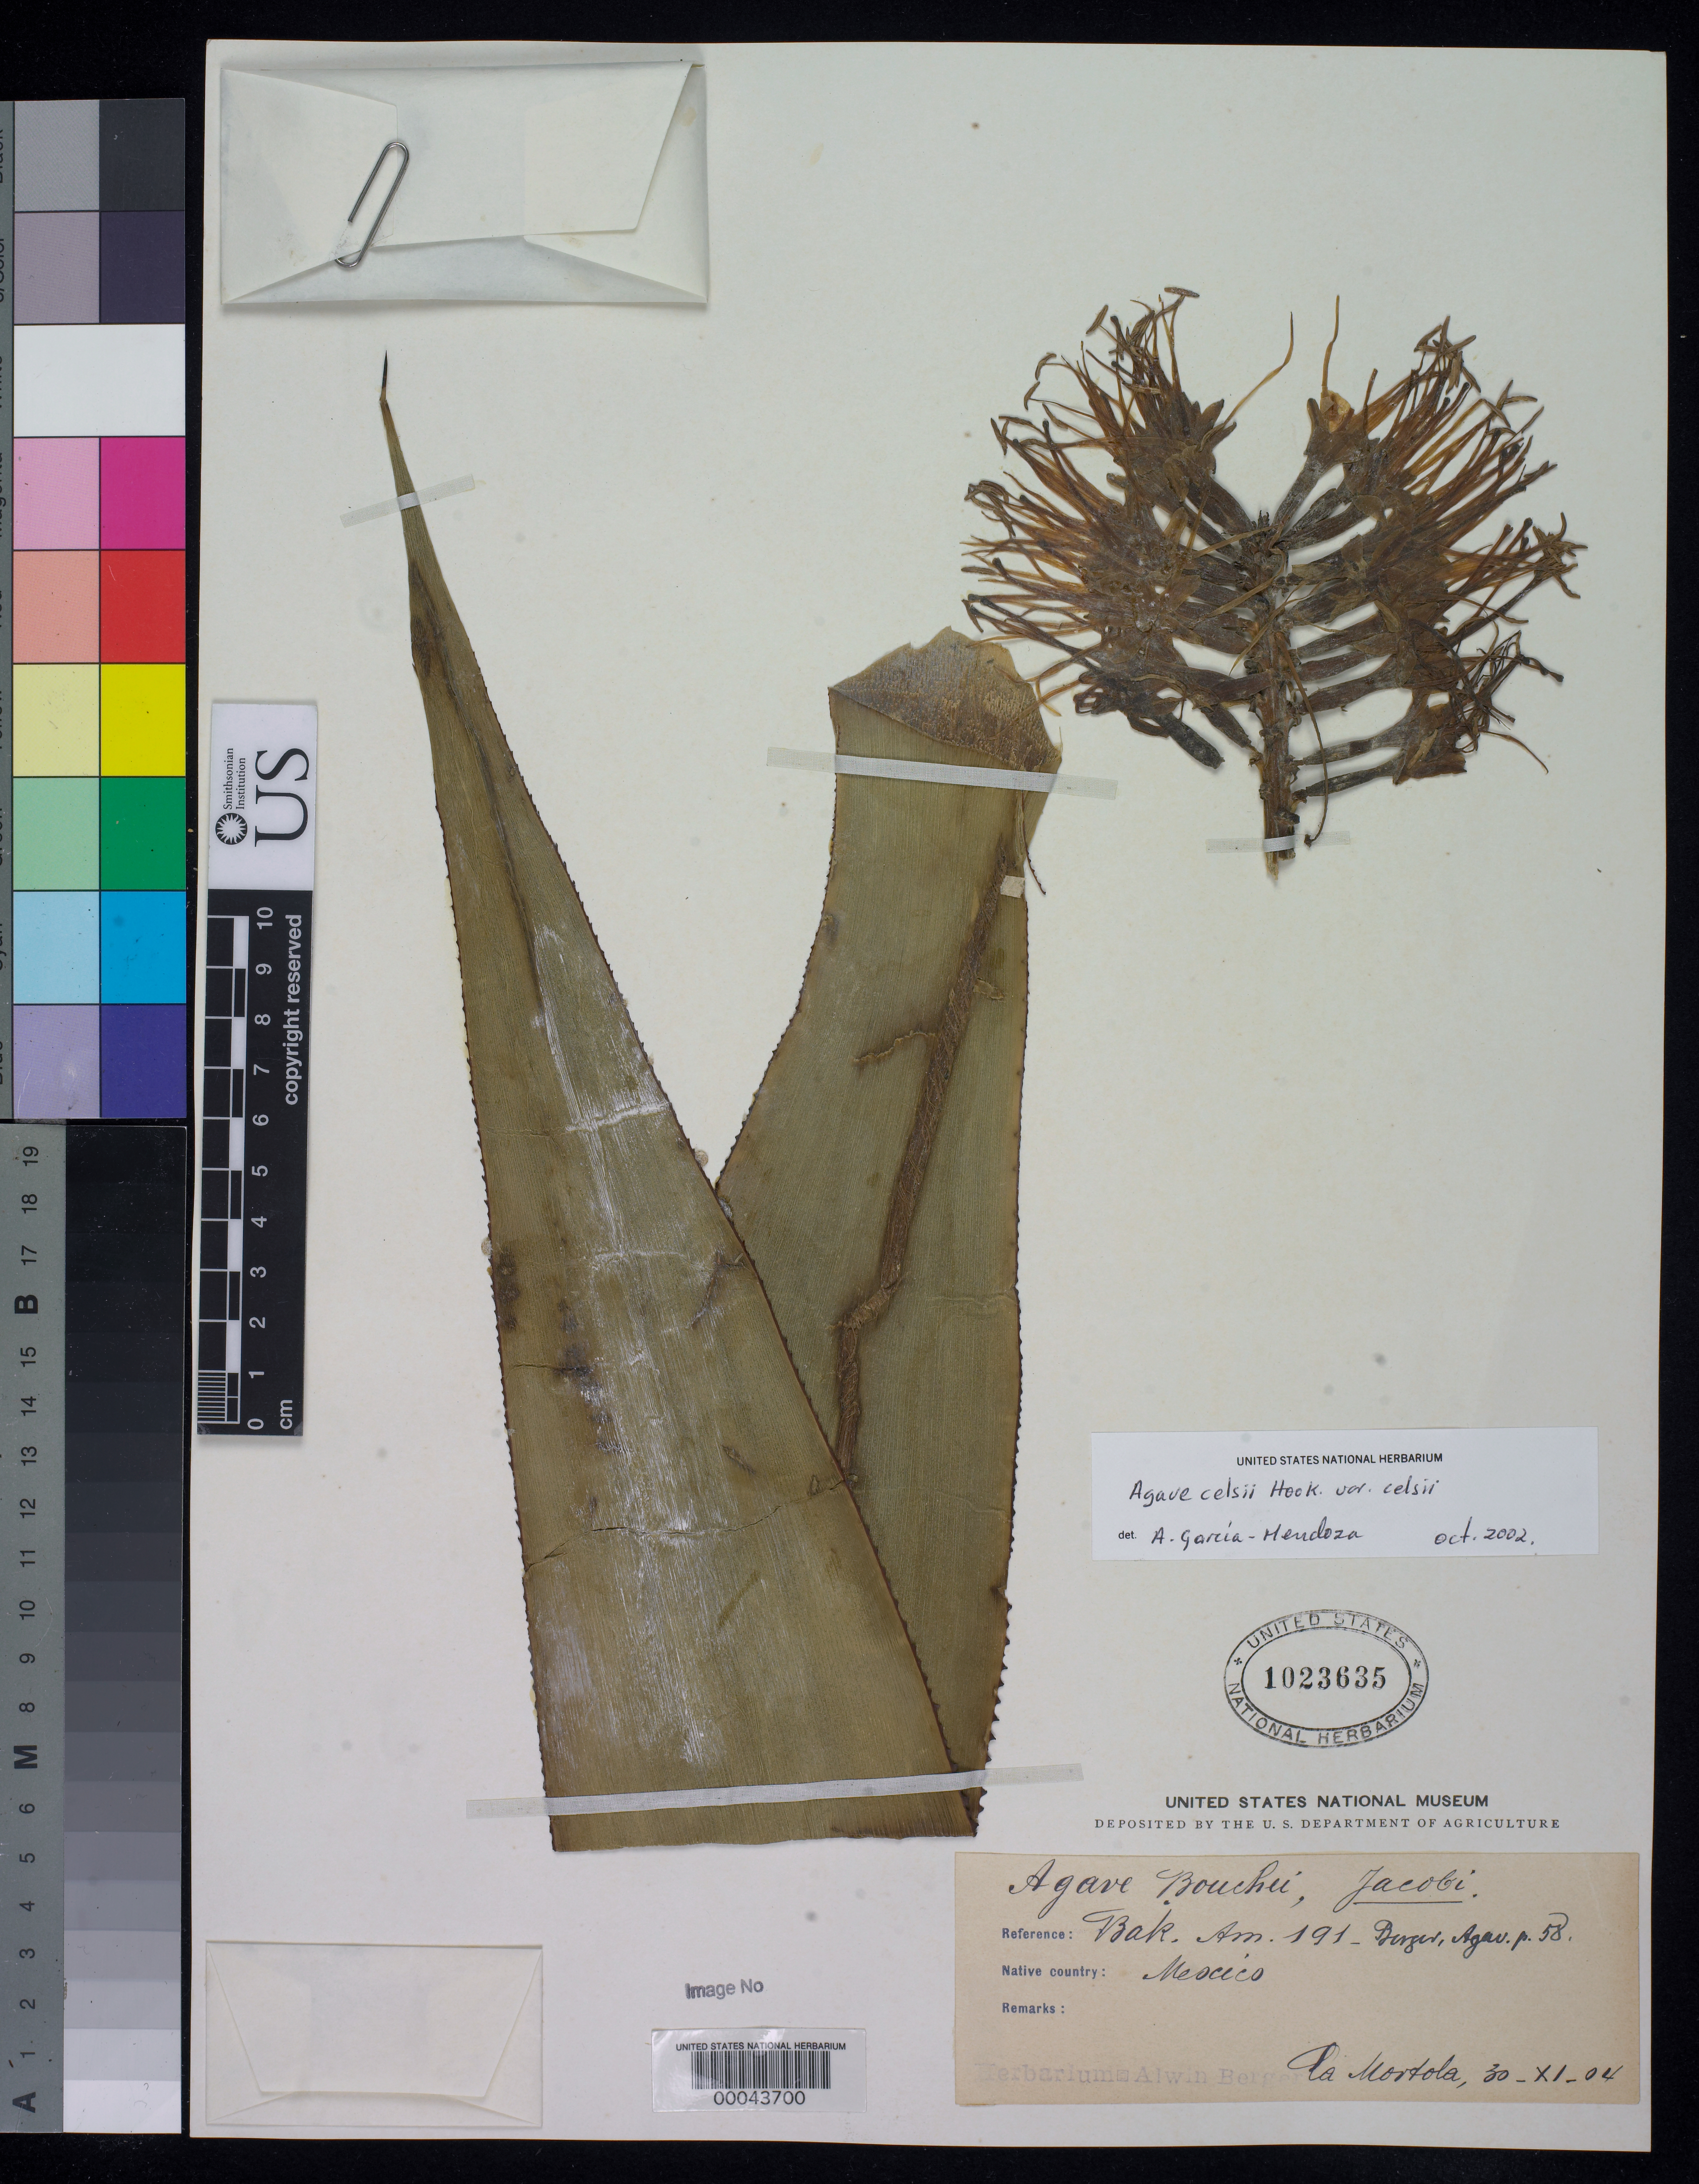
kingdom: Plantae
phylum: Tracheophyta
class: Liliopsida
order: Asparagales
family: Asparagaceae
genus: Agave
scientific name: Agave celsii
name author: Hook.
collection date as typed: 28 Aug 1910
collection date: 1910-08-28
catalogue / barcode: US 1023484